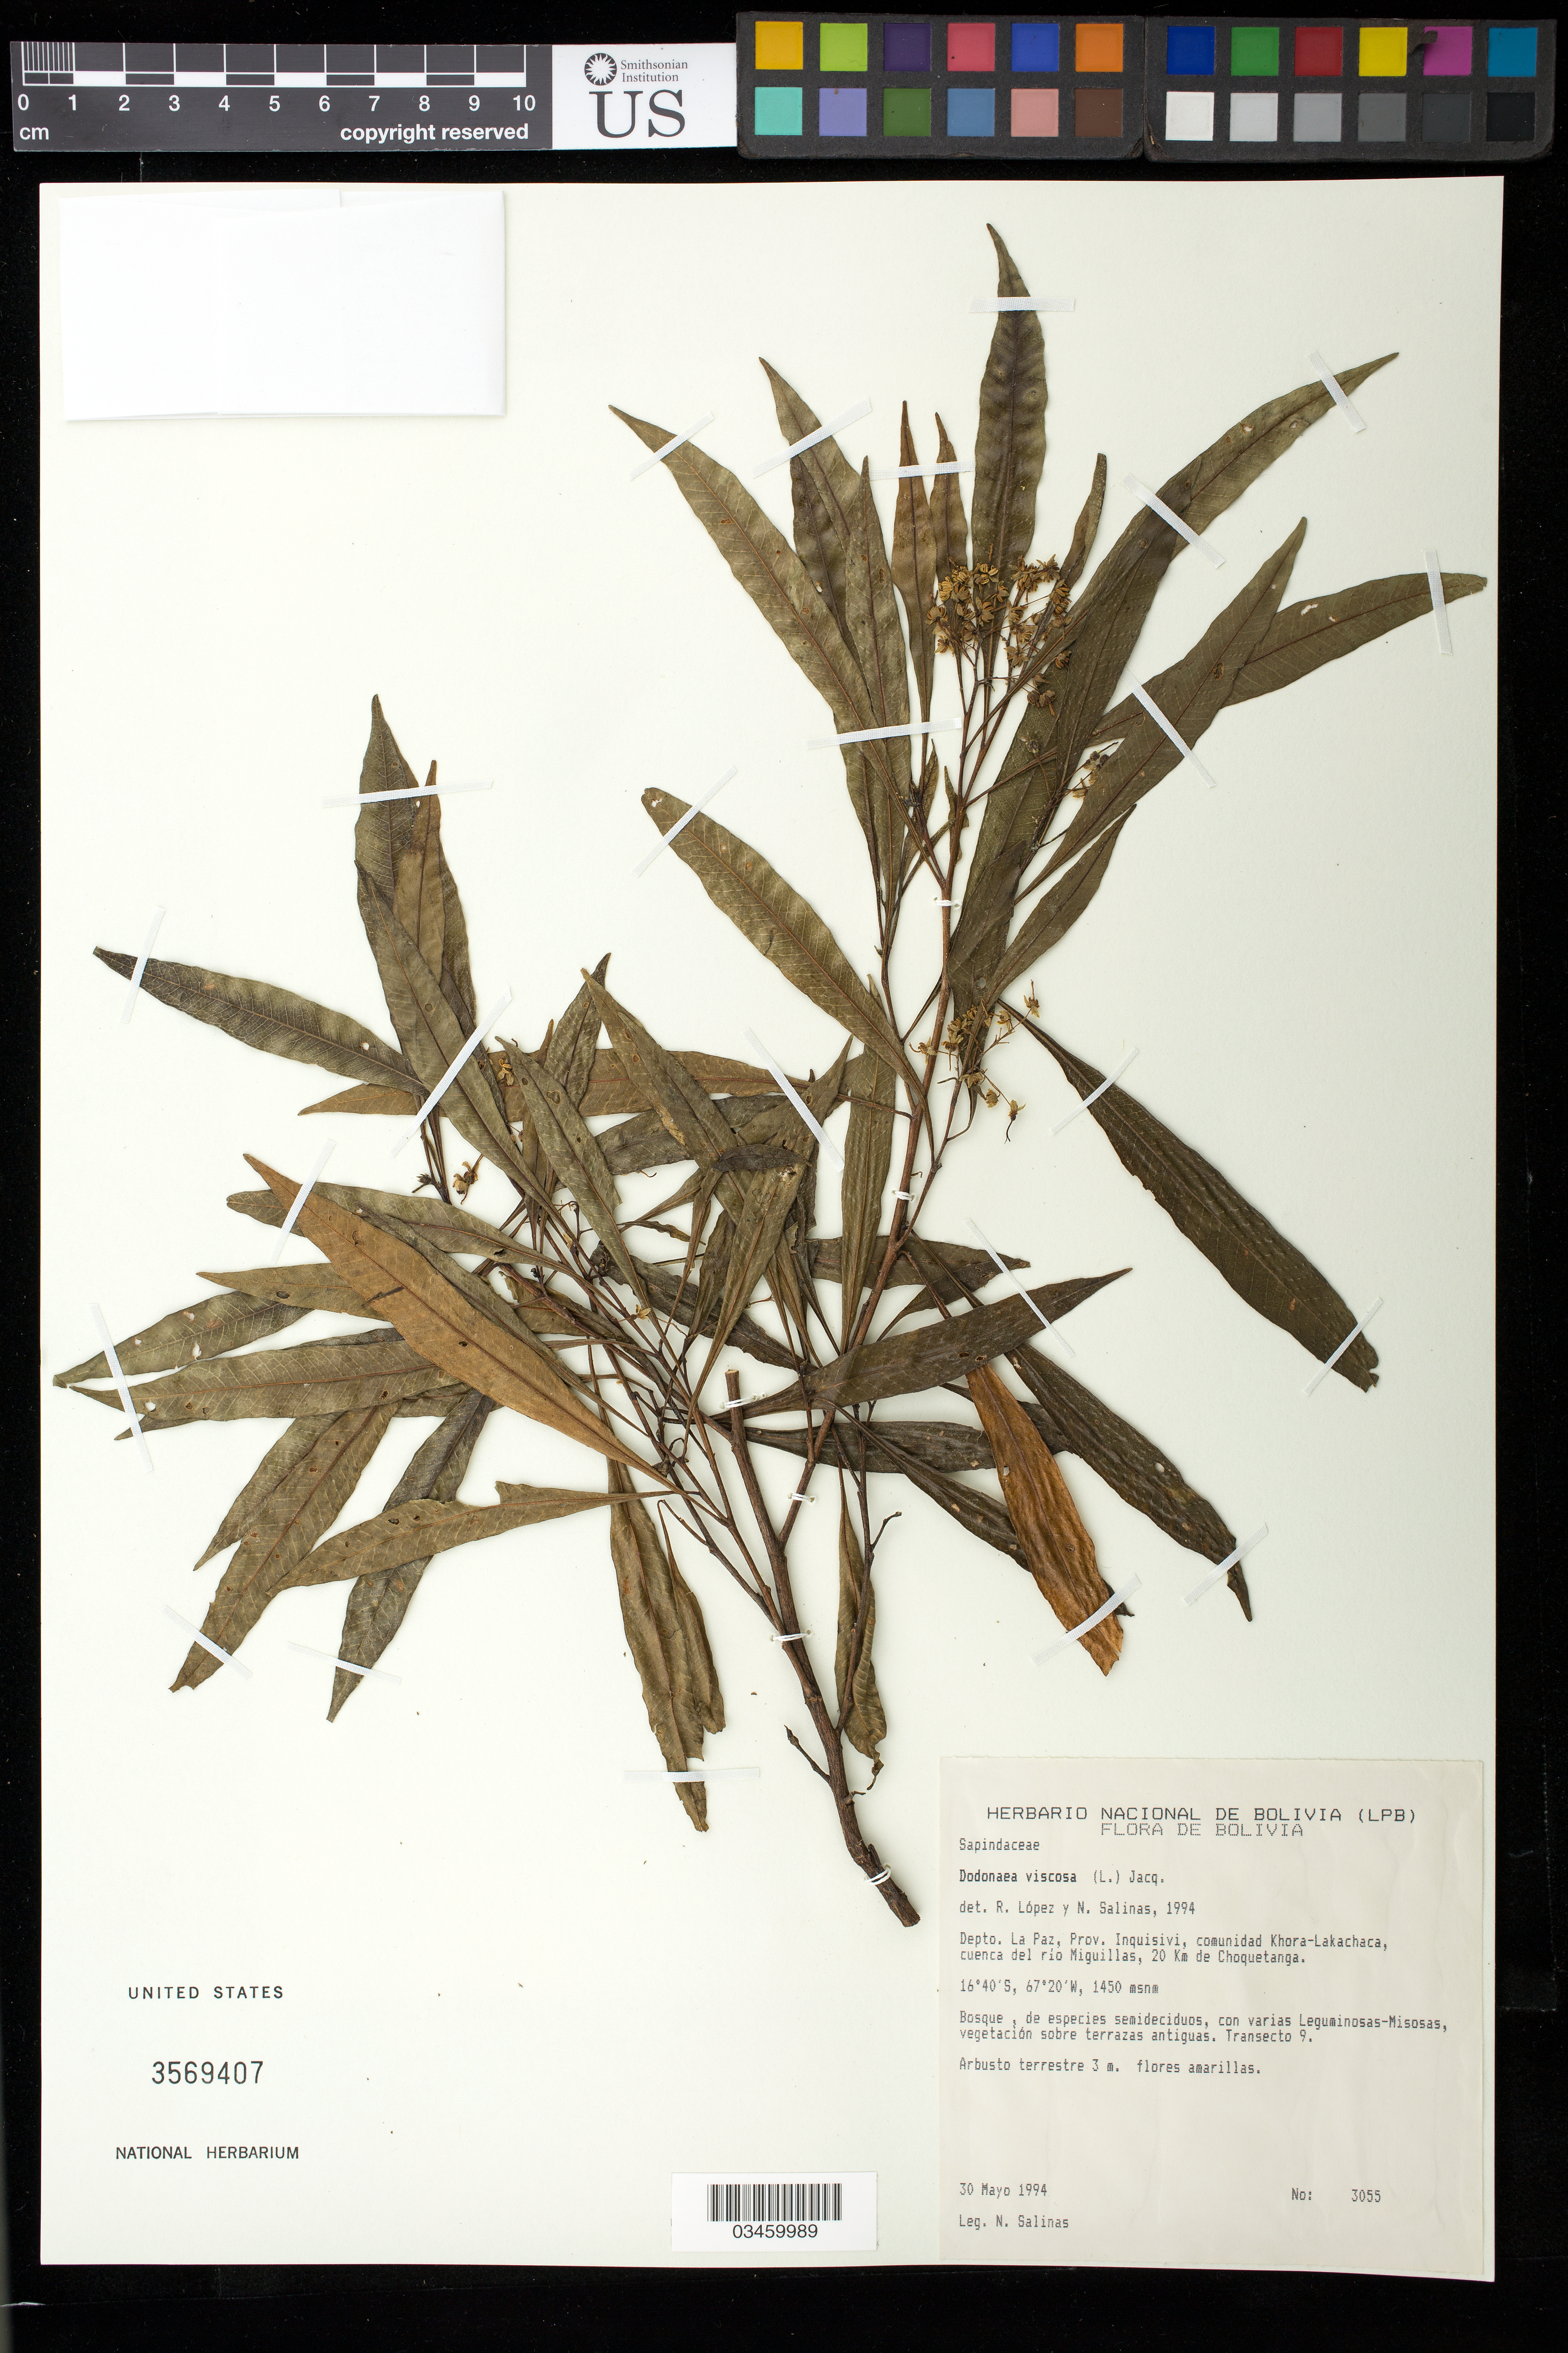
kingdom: Plantae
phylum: Tracheophyta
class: Magnoliopsida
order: Sapindales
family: Sapindaceae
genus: Dodonaea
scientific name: Dodonaea viscosa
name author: Jacq.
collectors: N. Salinas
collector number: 3055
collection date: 1994-05-30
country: Bolivia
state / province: La Paz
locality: Prov. Inquisivi, comunidad Khora-Lakachaka, cuenca del río Miguillas, 20 Km de Choquetanga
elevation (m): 1450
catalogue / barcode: US 3569407